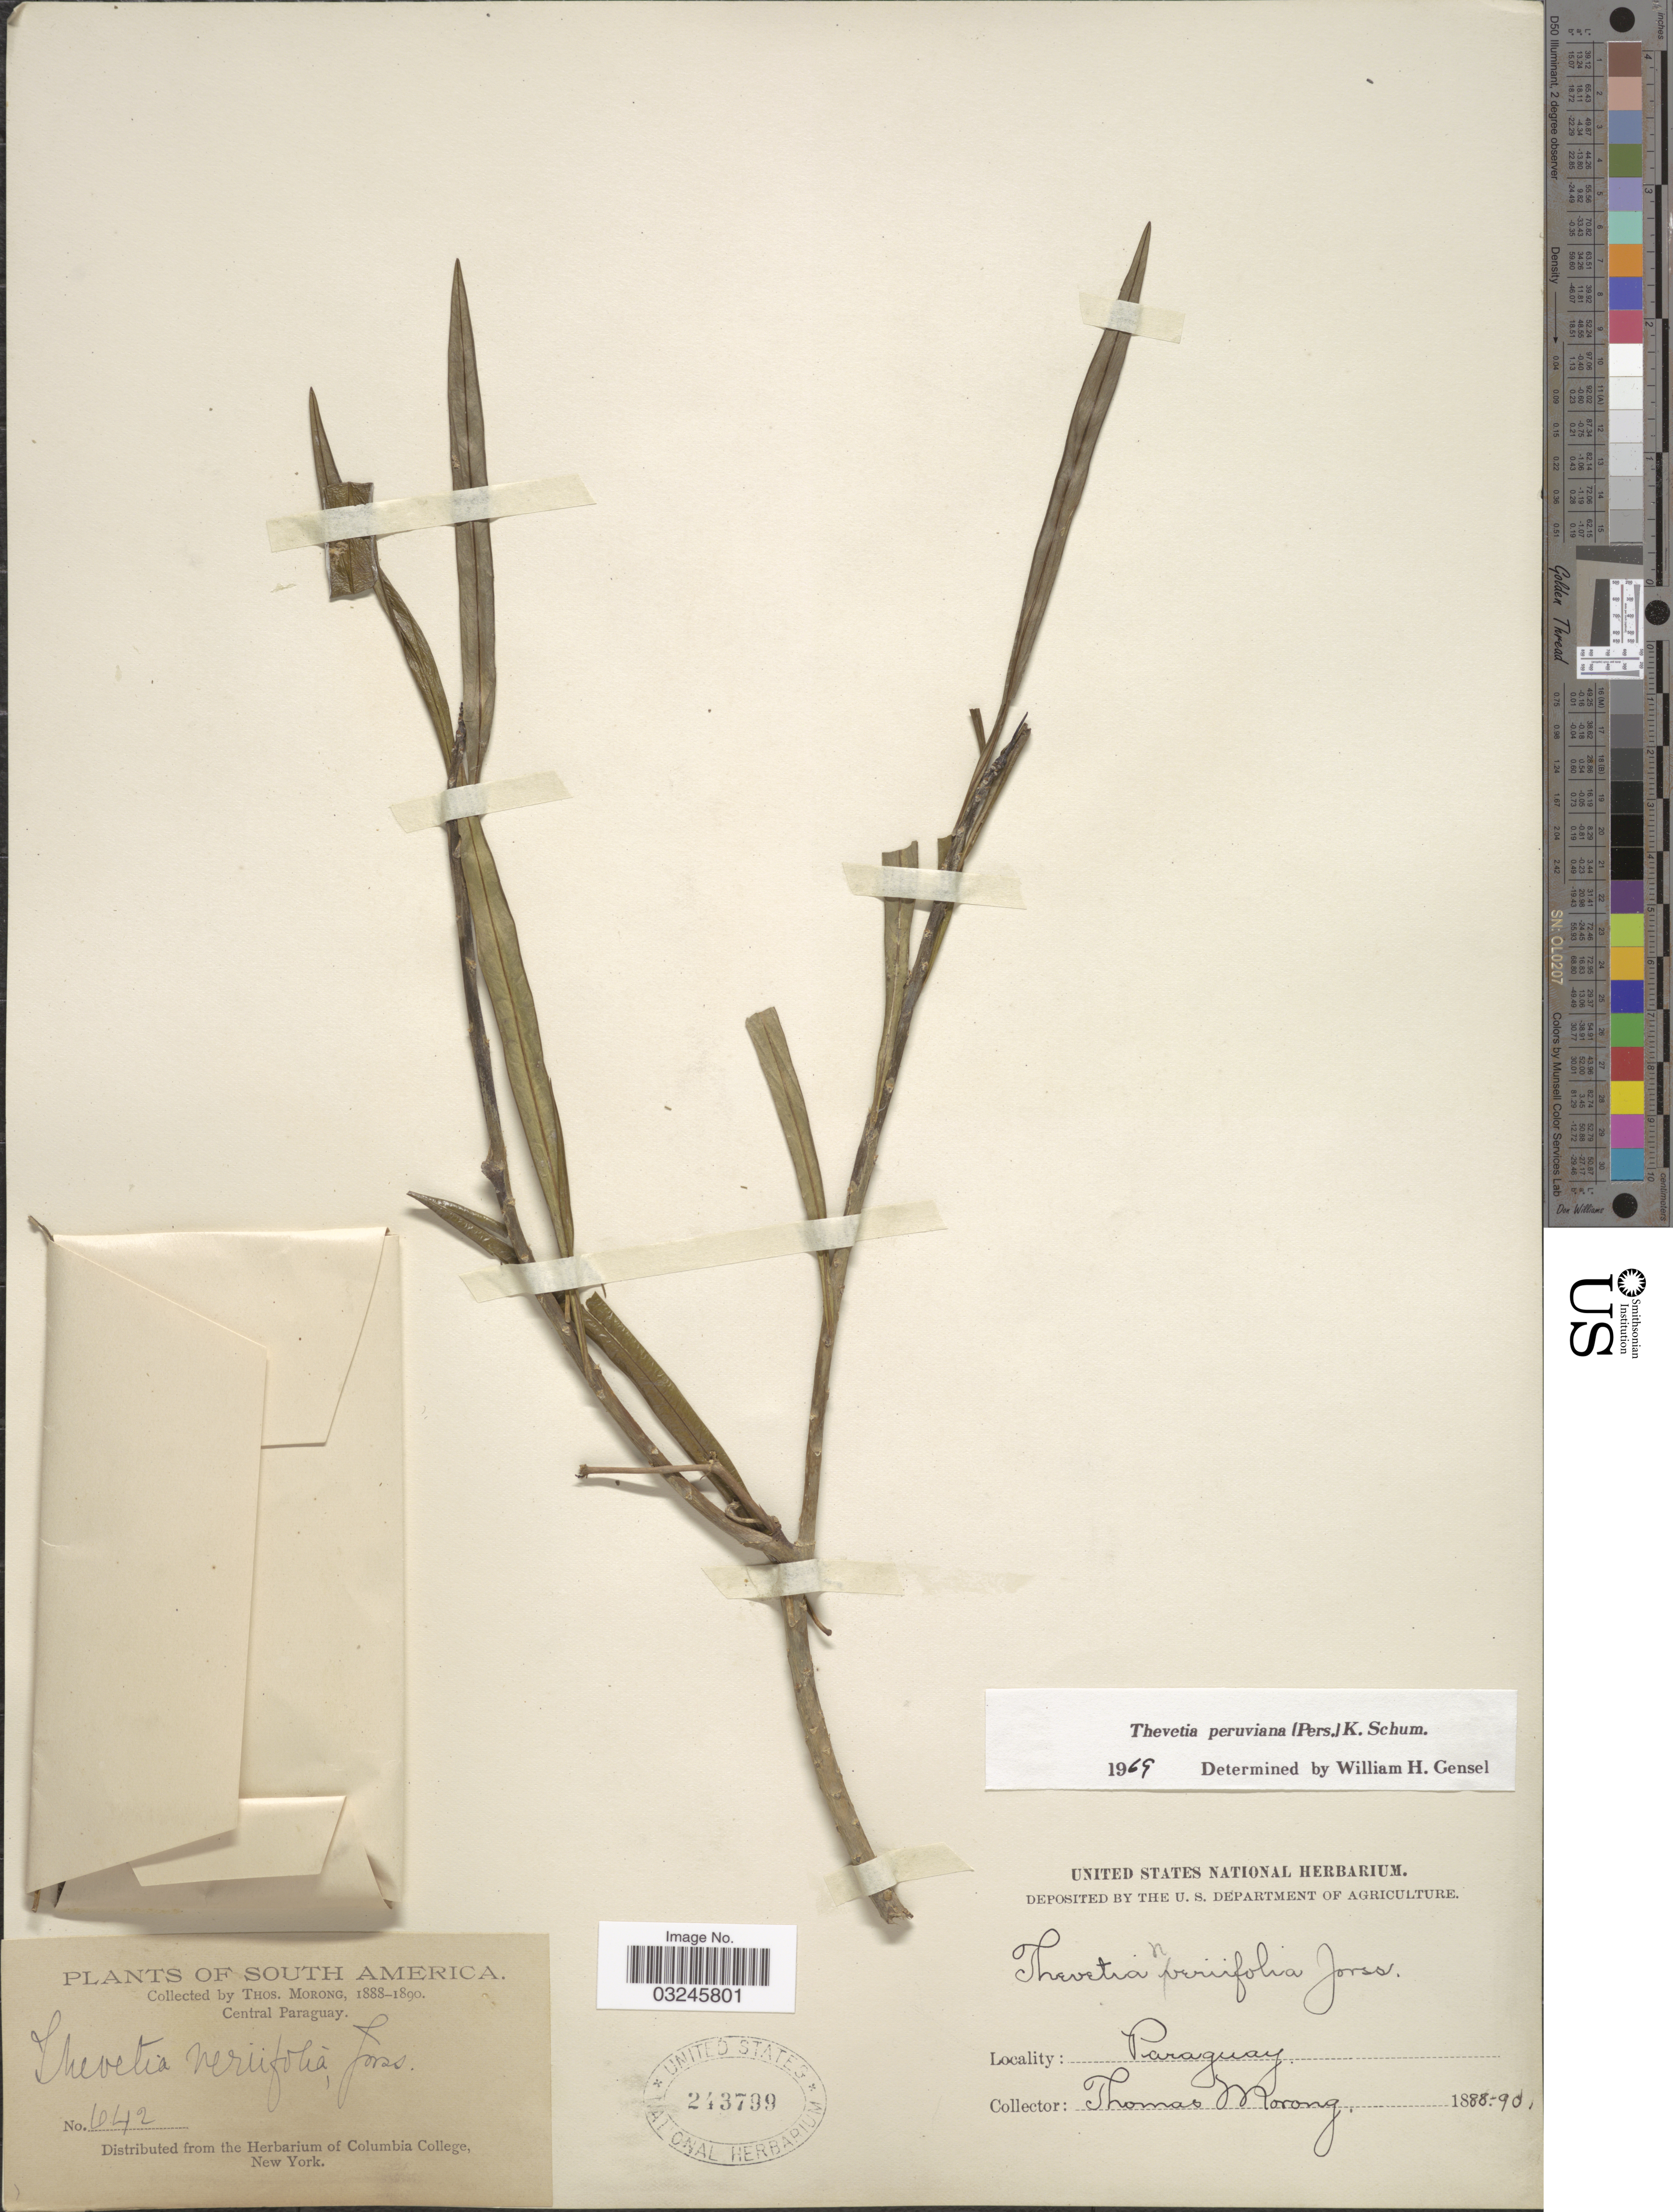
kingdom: Plantae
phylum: Tracheophyta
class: Magnoliopsida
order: Gentianales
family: Apocynaceae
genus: Thevetia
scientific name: Thevetia peruviana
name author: (Pers.) K. Schum.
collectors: ex herb. T. Morong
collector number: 642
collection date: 1888/1890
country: Paraguay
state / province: Central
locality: Central Paraguay.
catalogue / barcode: US 243799